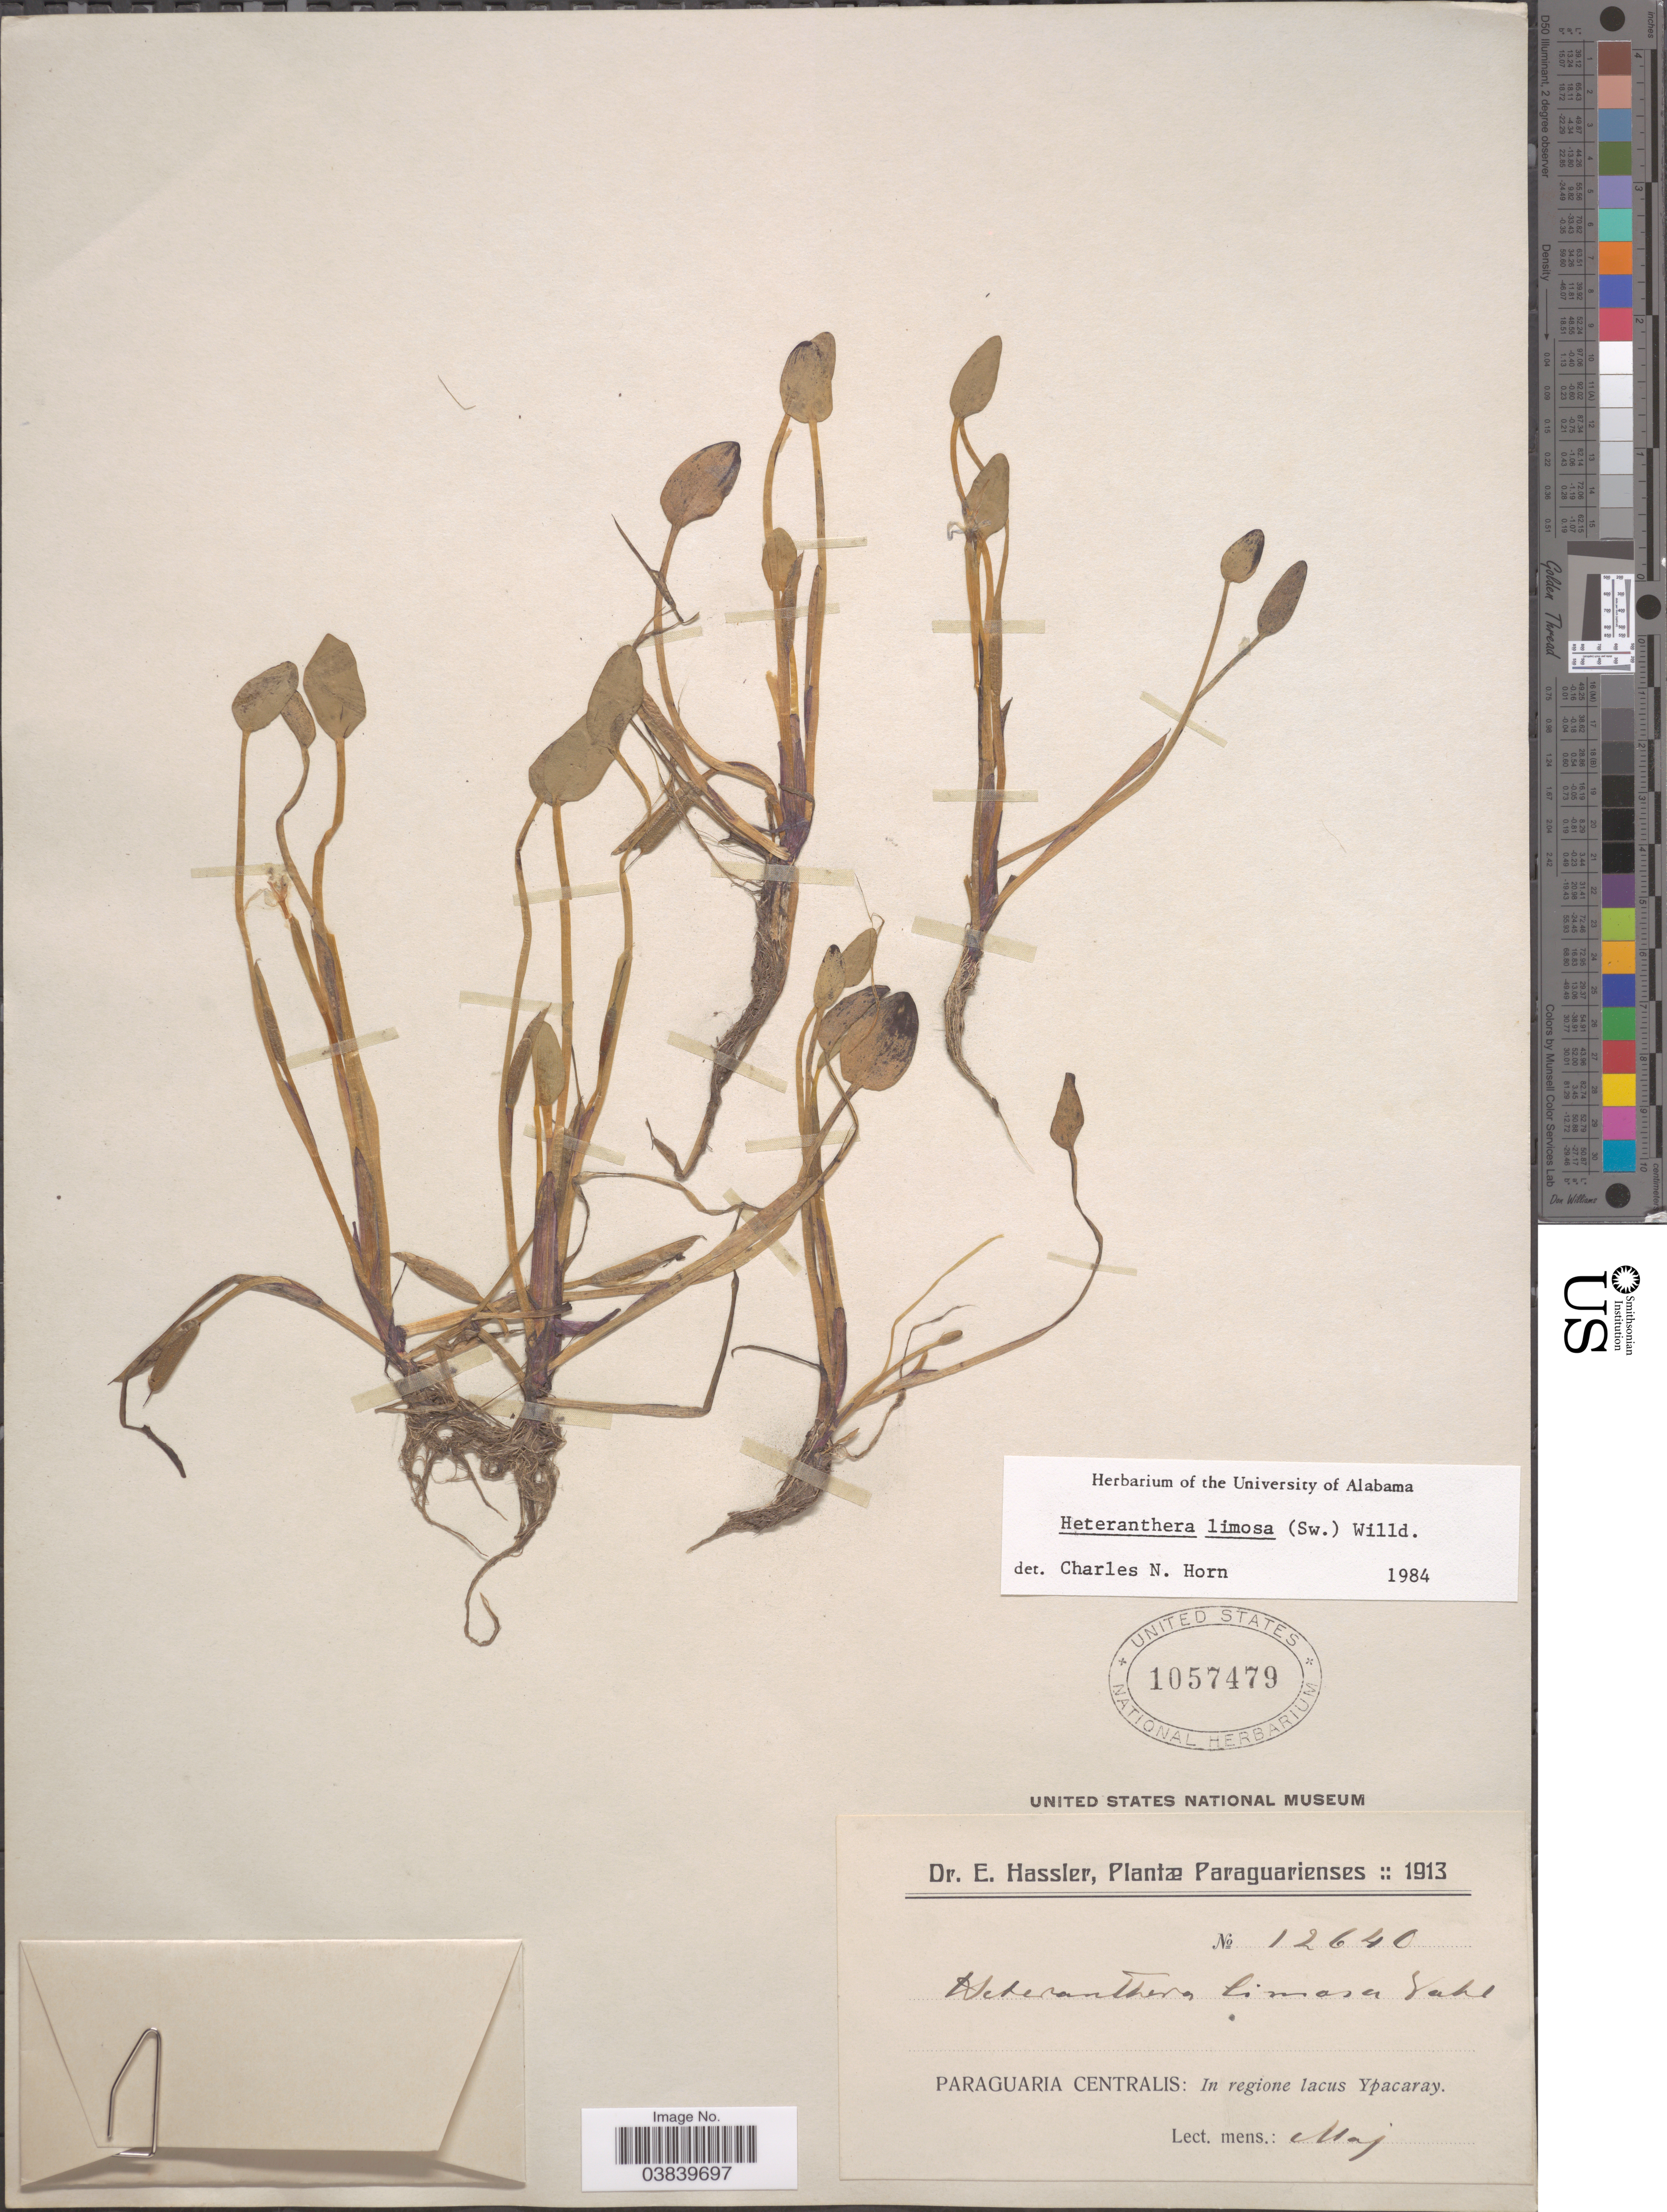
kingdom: Plantae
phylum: Tracheophyta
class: Liliopsida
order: Commelinales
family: Pontederiaceae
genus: Heteranthera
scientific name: Heteranthera limosa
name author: (Sw.) Willd.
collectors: E. Hassler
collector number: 12640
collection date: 1913-05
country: Paraguay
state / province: Paraguari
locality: Paraguaria Centralis: In regione lacus Ypacaray.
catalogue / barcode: US 1057479